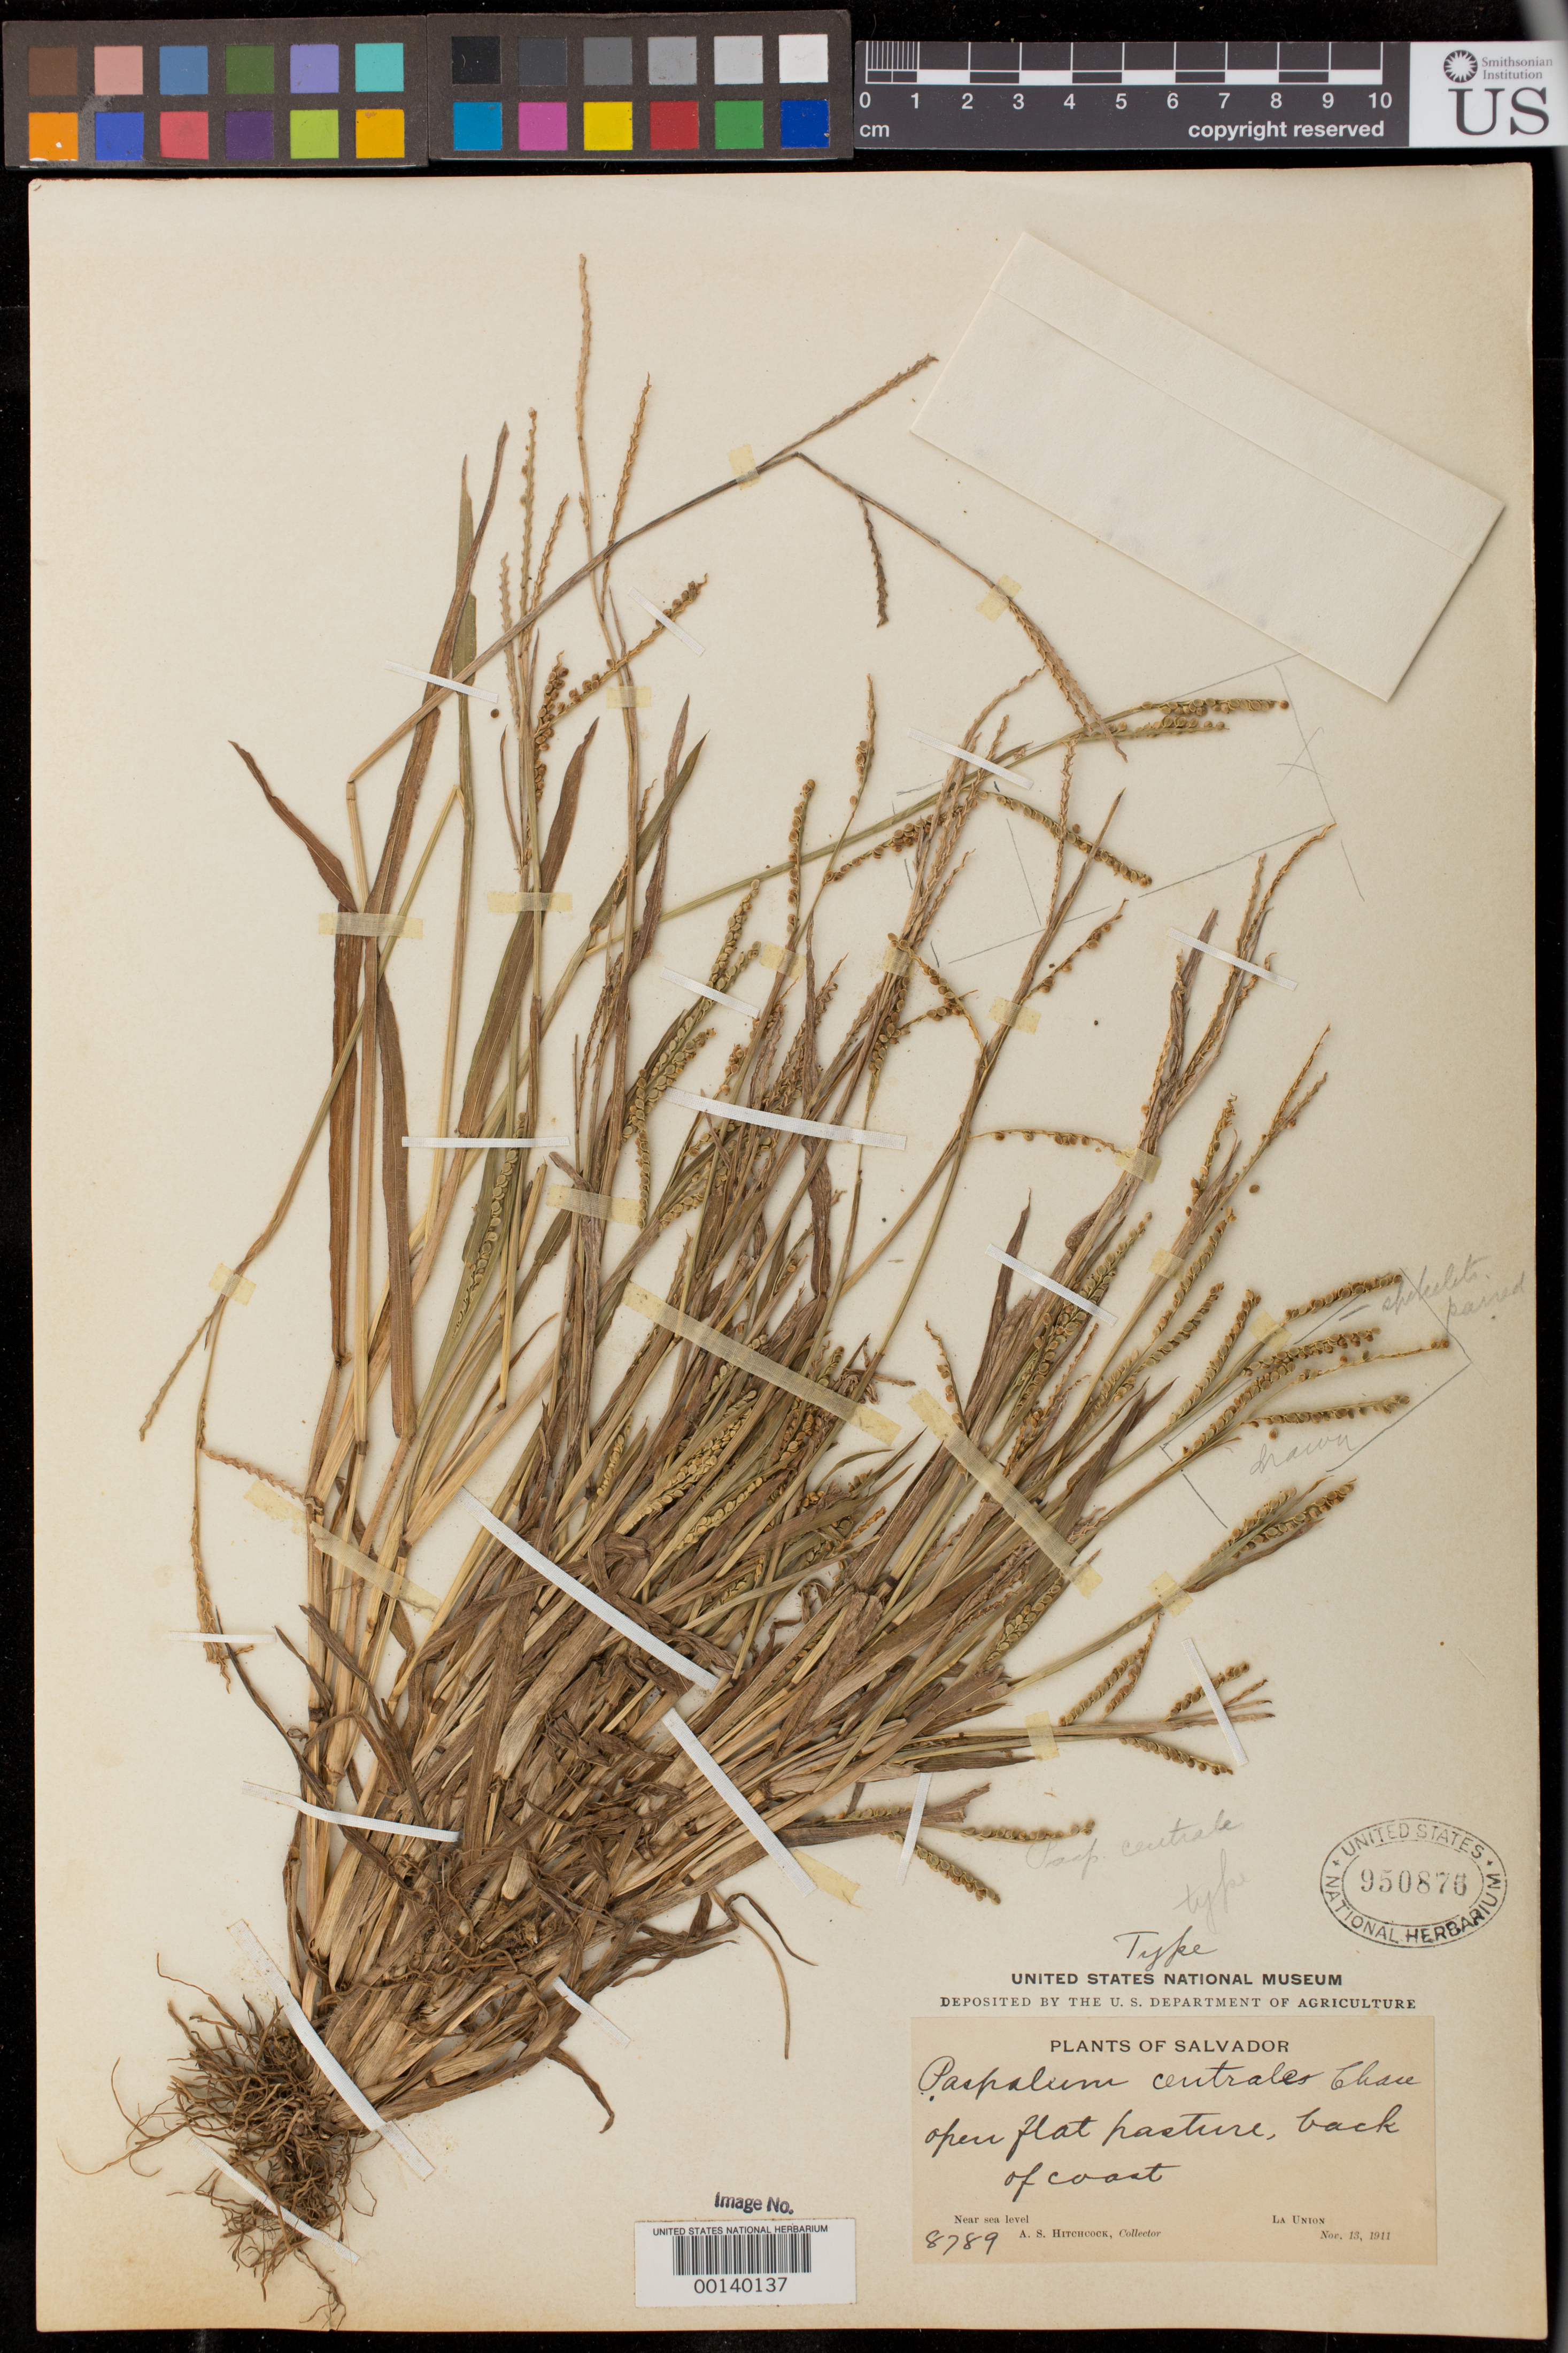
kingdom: Plantae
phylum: Tracheophyta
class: Liliopsida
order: Poales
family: Poaceae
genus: Paspalum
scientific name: Paspalum centrale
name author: Chase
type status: Holotype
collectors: A. S. Hitchcock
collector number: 8789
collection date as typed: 13 Nov 1911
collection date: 1911-11-13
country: El Salvador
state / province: La Unión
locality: Near coast.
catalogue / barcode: US 950876